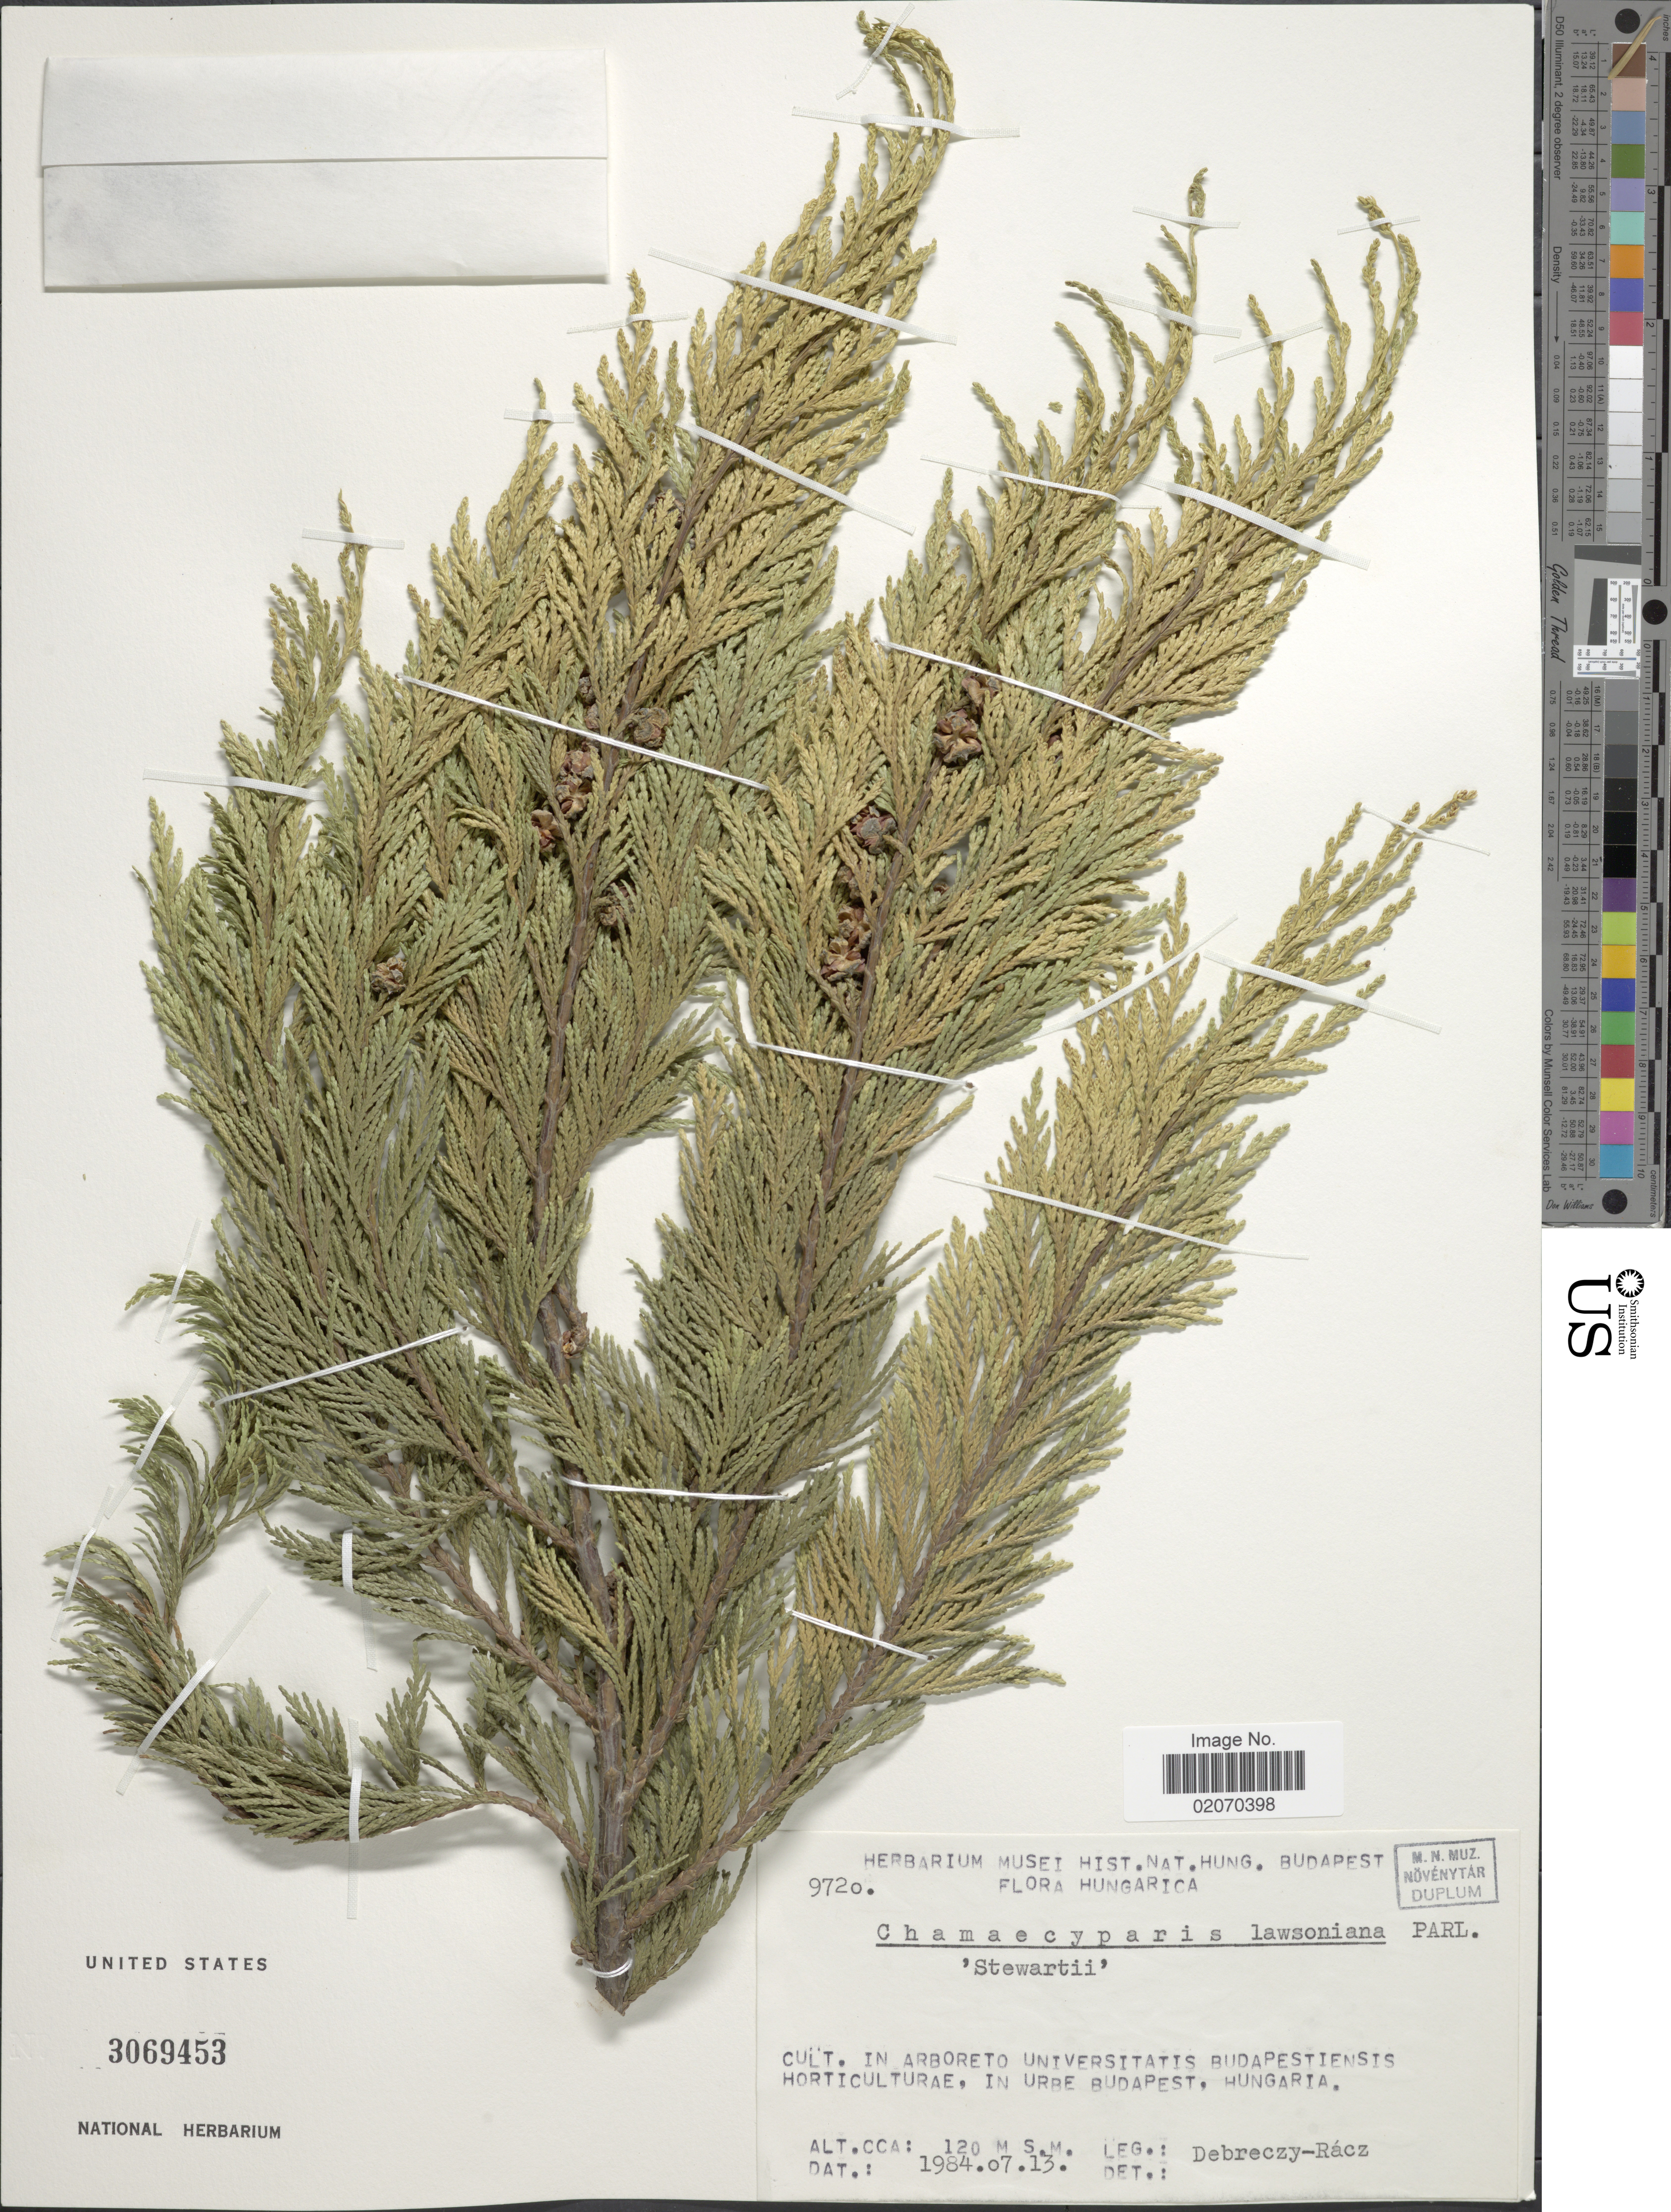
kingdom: Plantae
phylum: Tracheophyta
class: Pinopsida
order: Pinales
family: Cupressaceae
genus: Chamaecyparis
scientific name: Chamaecyparis lawsoniana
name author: (A. Murray bis) Parl.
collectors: Debreczy & Rácz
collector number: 9720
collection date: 1984-07-13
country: Hungary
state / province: Budapest, Capital District of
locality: Arboreto Universitatis Budapestiensis Horticulturae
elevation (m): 120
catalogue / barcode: US 3069453